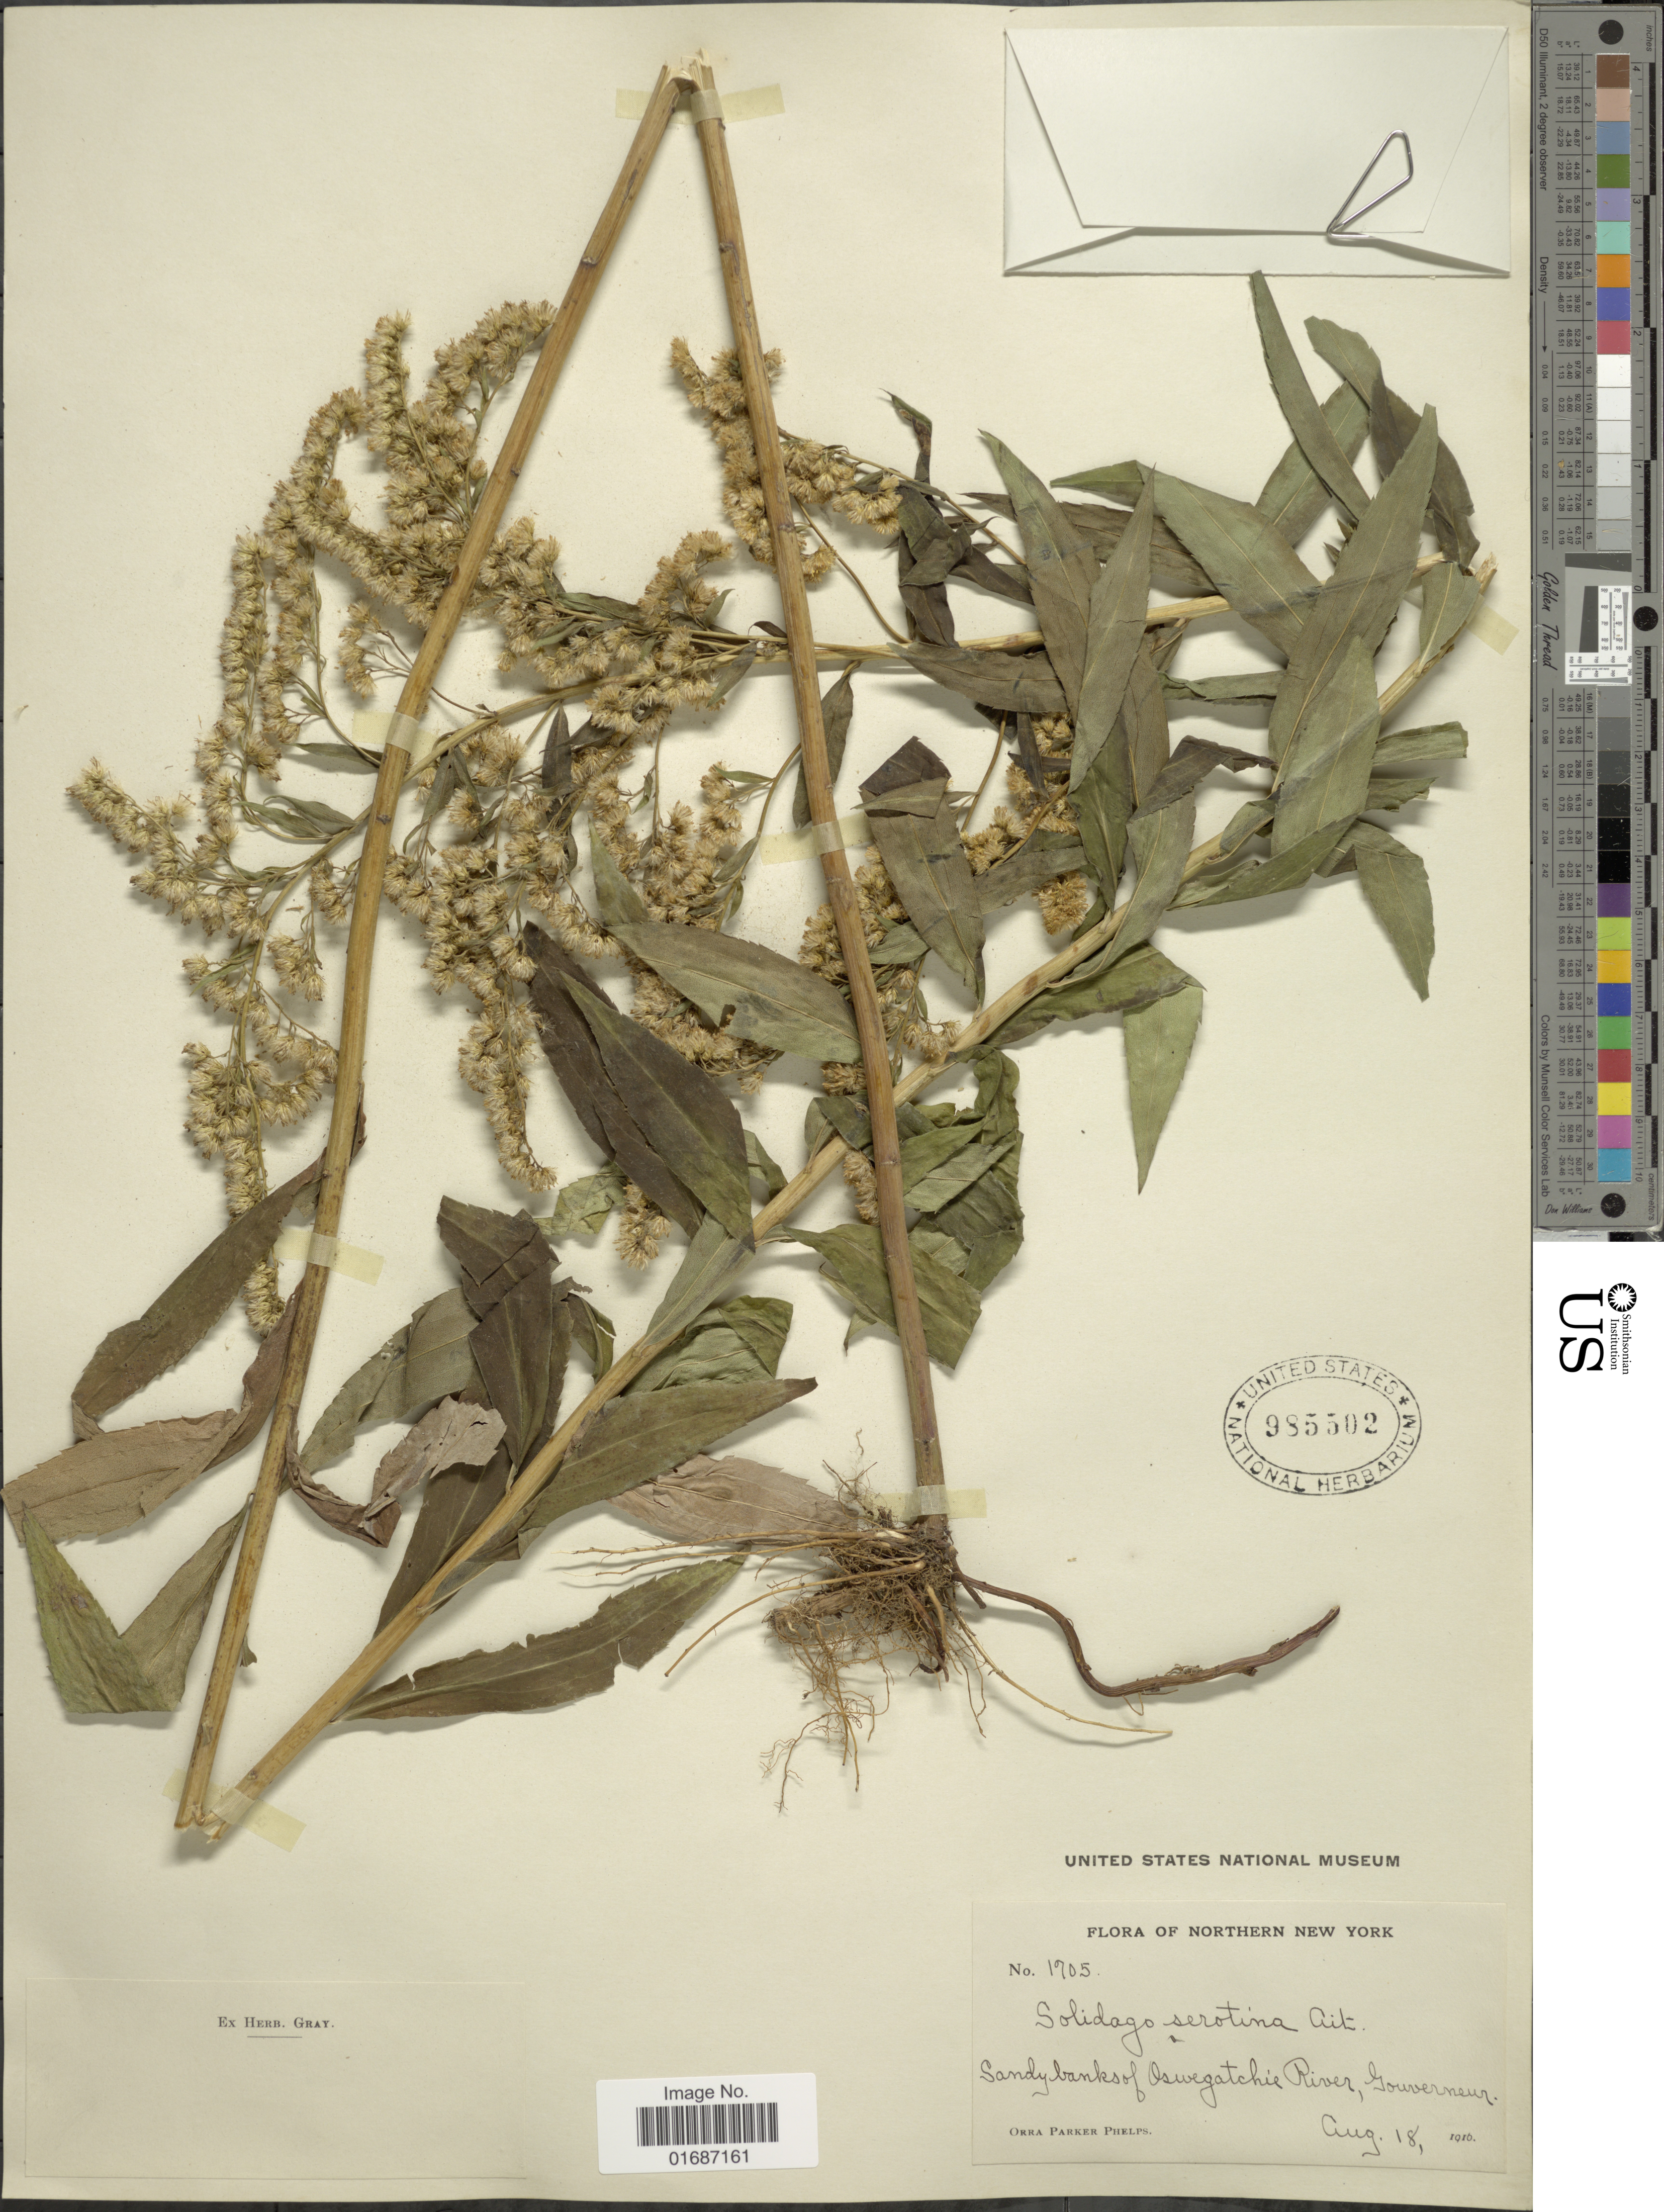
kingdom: Plantae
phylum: Tracheophyta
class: Magnoliopsida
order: Asterales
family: Asteraceae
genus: Solidago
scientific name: Solidago gigantea var. leiophylla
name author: Fernald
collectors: O. P. Phelps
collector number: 1705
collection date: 1916-08-18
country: United States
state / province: New York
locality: Northern New York, Sandy banks of Oswegatchie River, Gouverneur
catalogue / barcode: US 985502